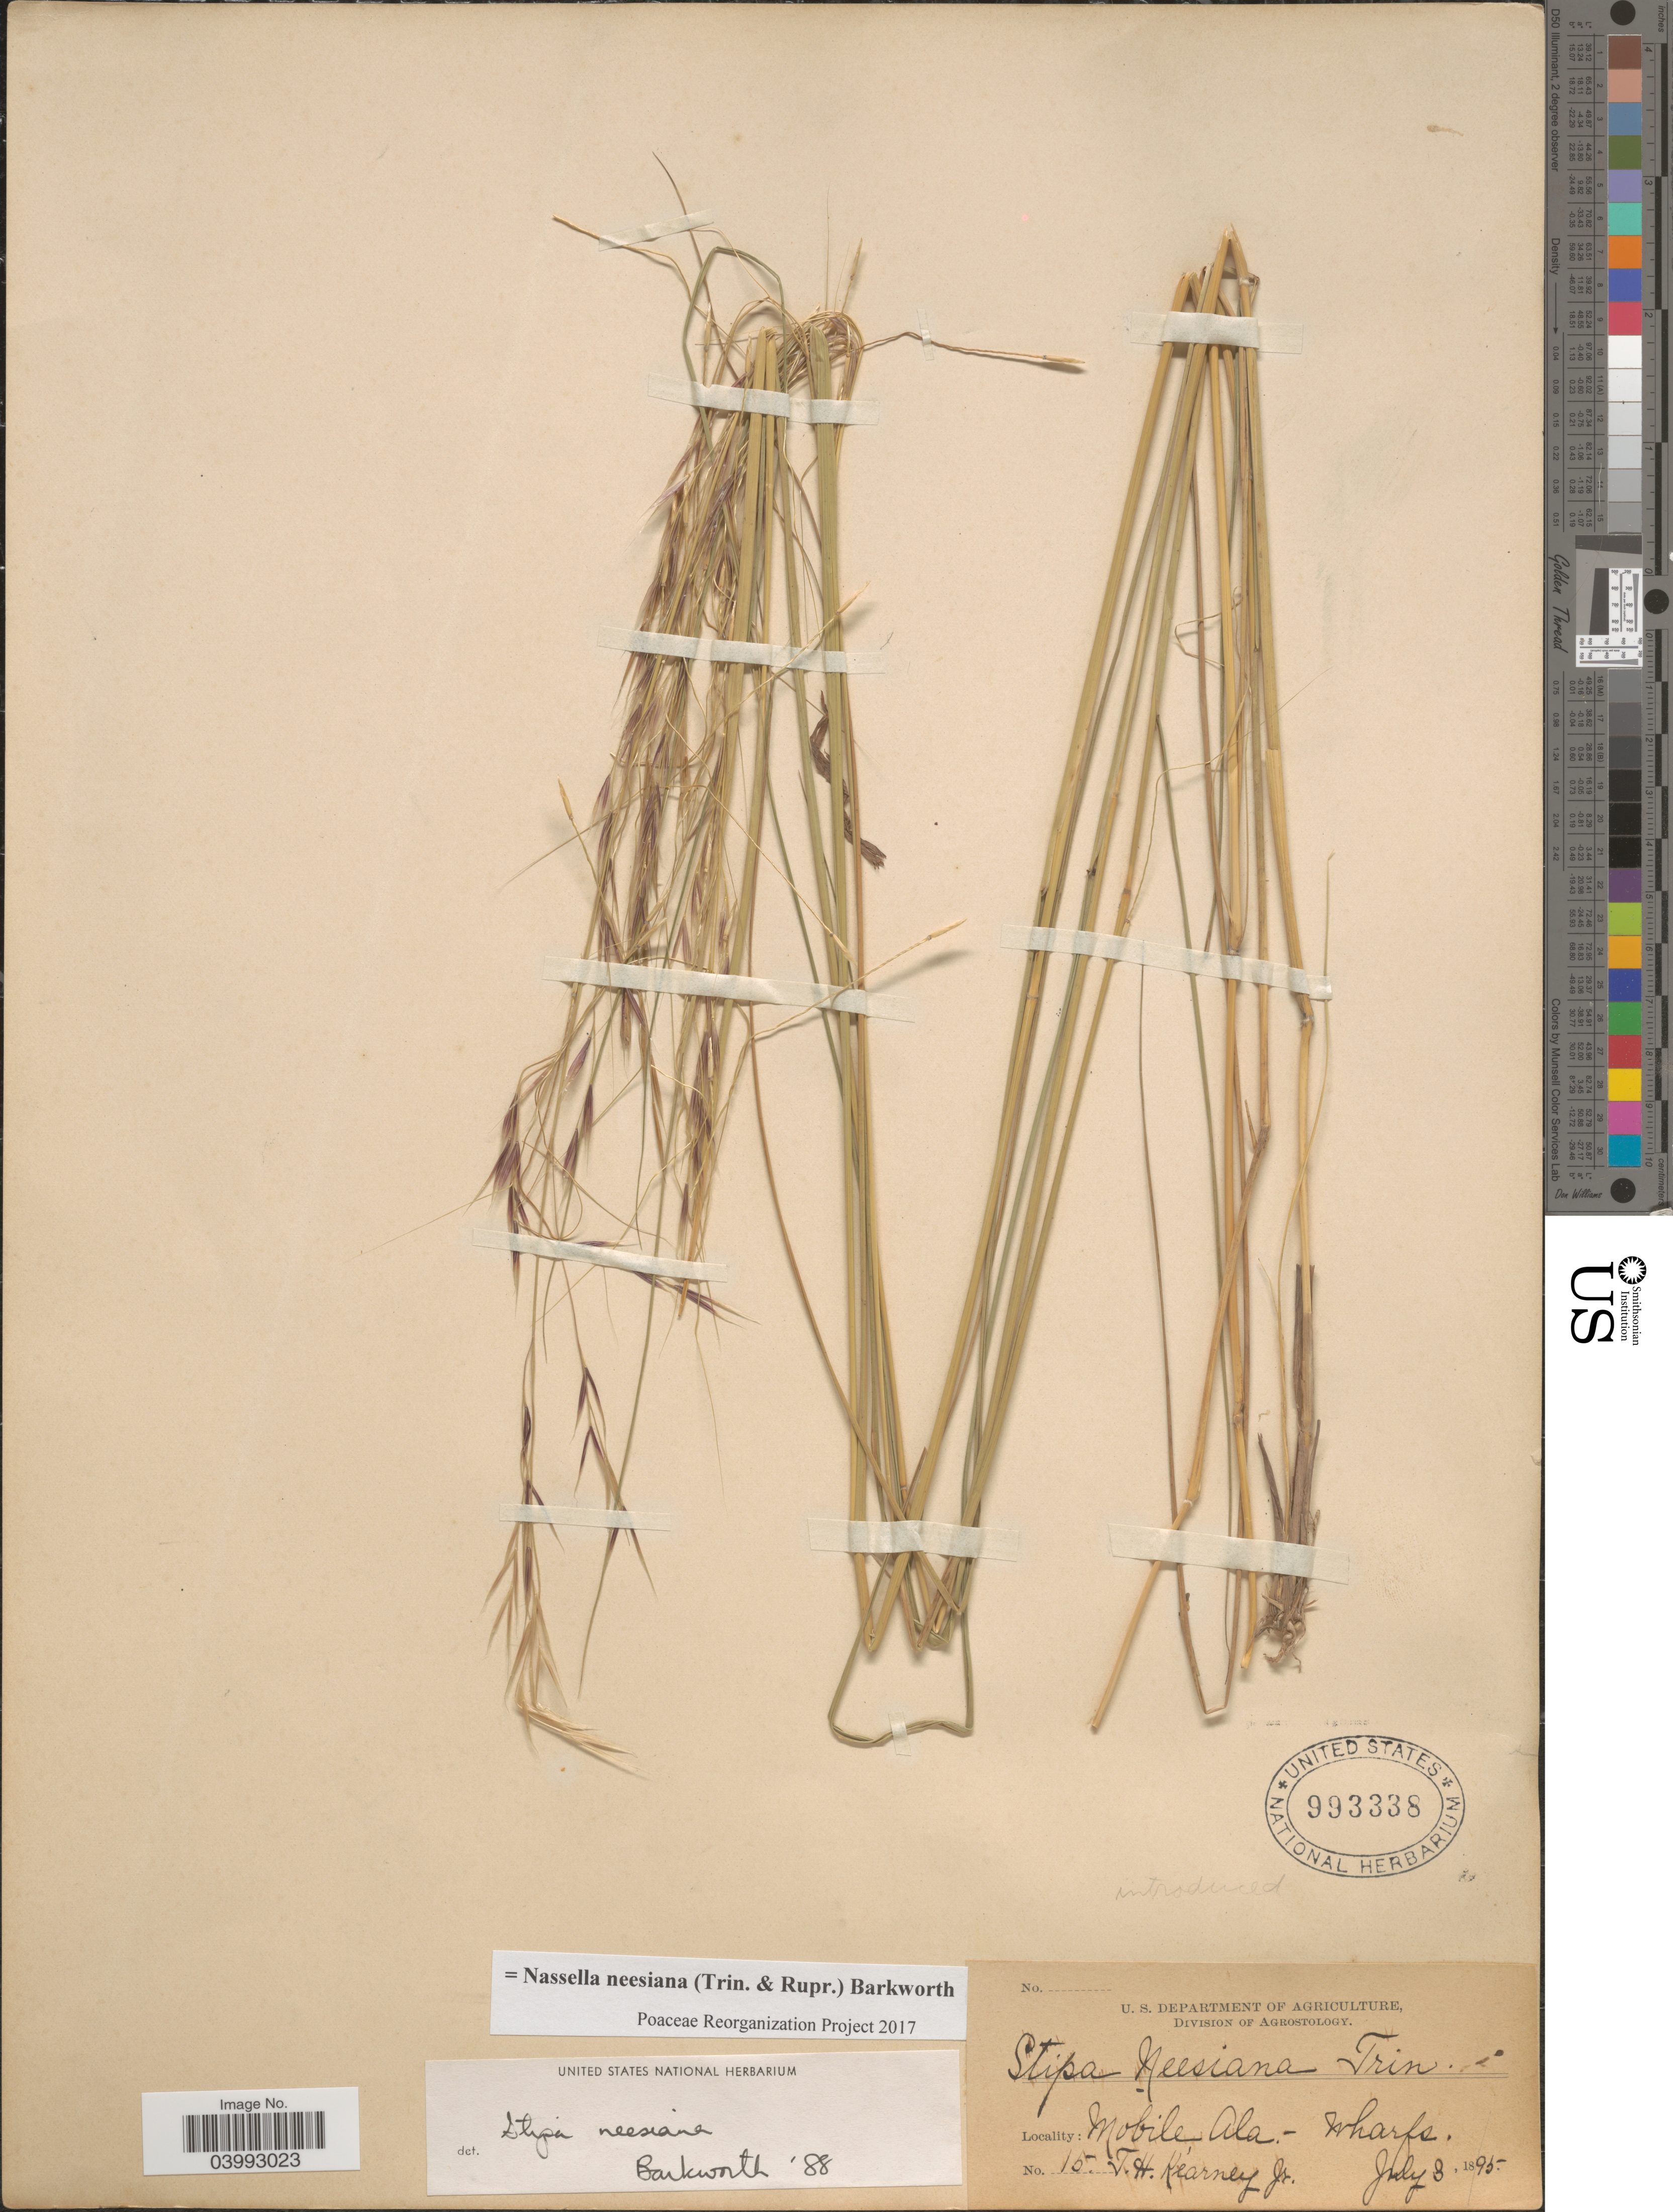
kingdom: Plantae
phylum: Tracheophyta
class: Liliopsida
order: Poales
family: Poaceae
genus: Nassella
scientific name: Nassella neesiana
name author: (Trin. & Rupr.) Barkworth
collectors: T. H. Kearney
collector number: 15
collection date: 1895-07-03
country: United States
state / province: Alabama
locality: Mobile.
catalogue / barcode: US 993338